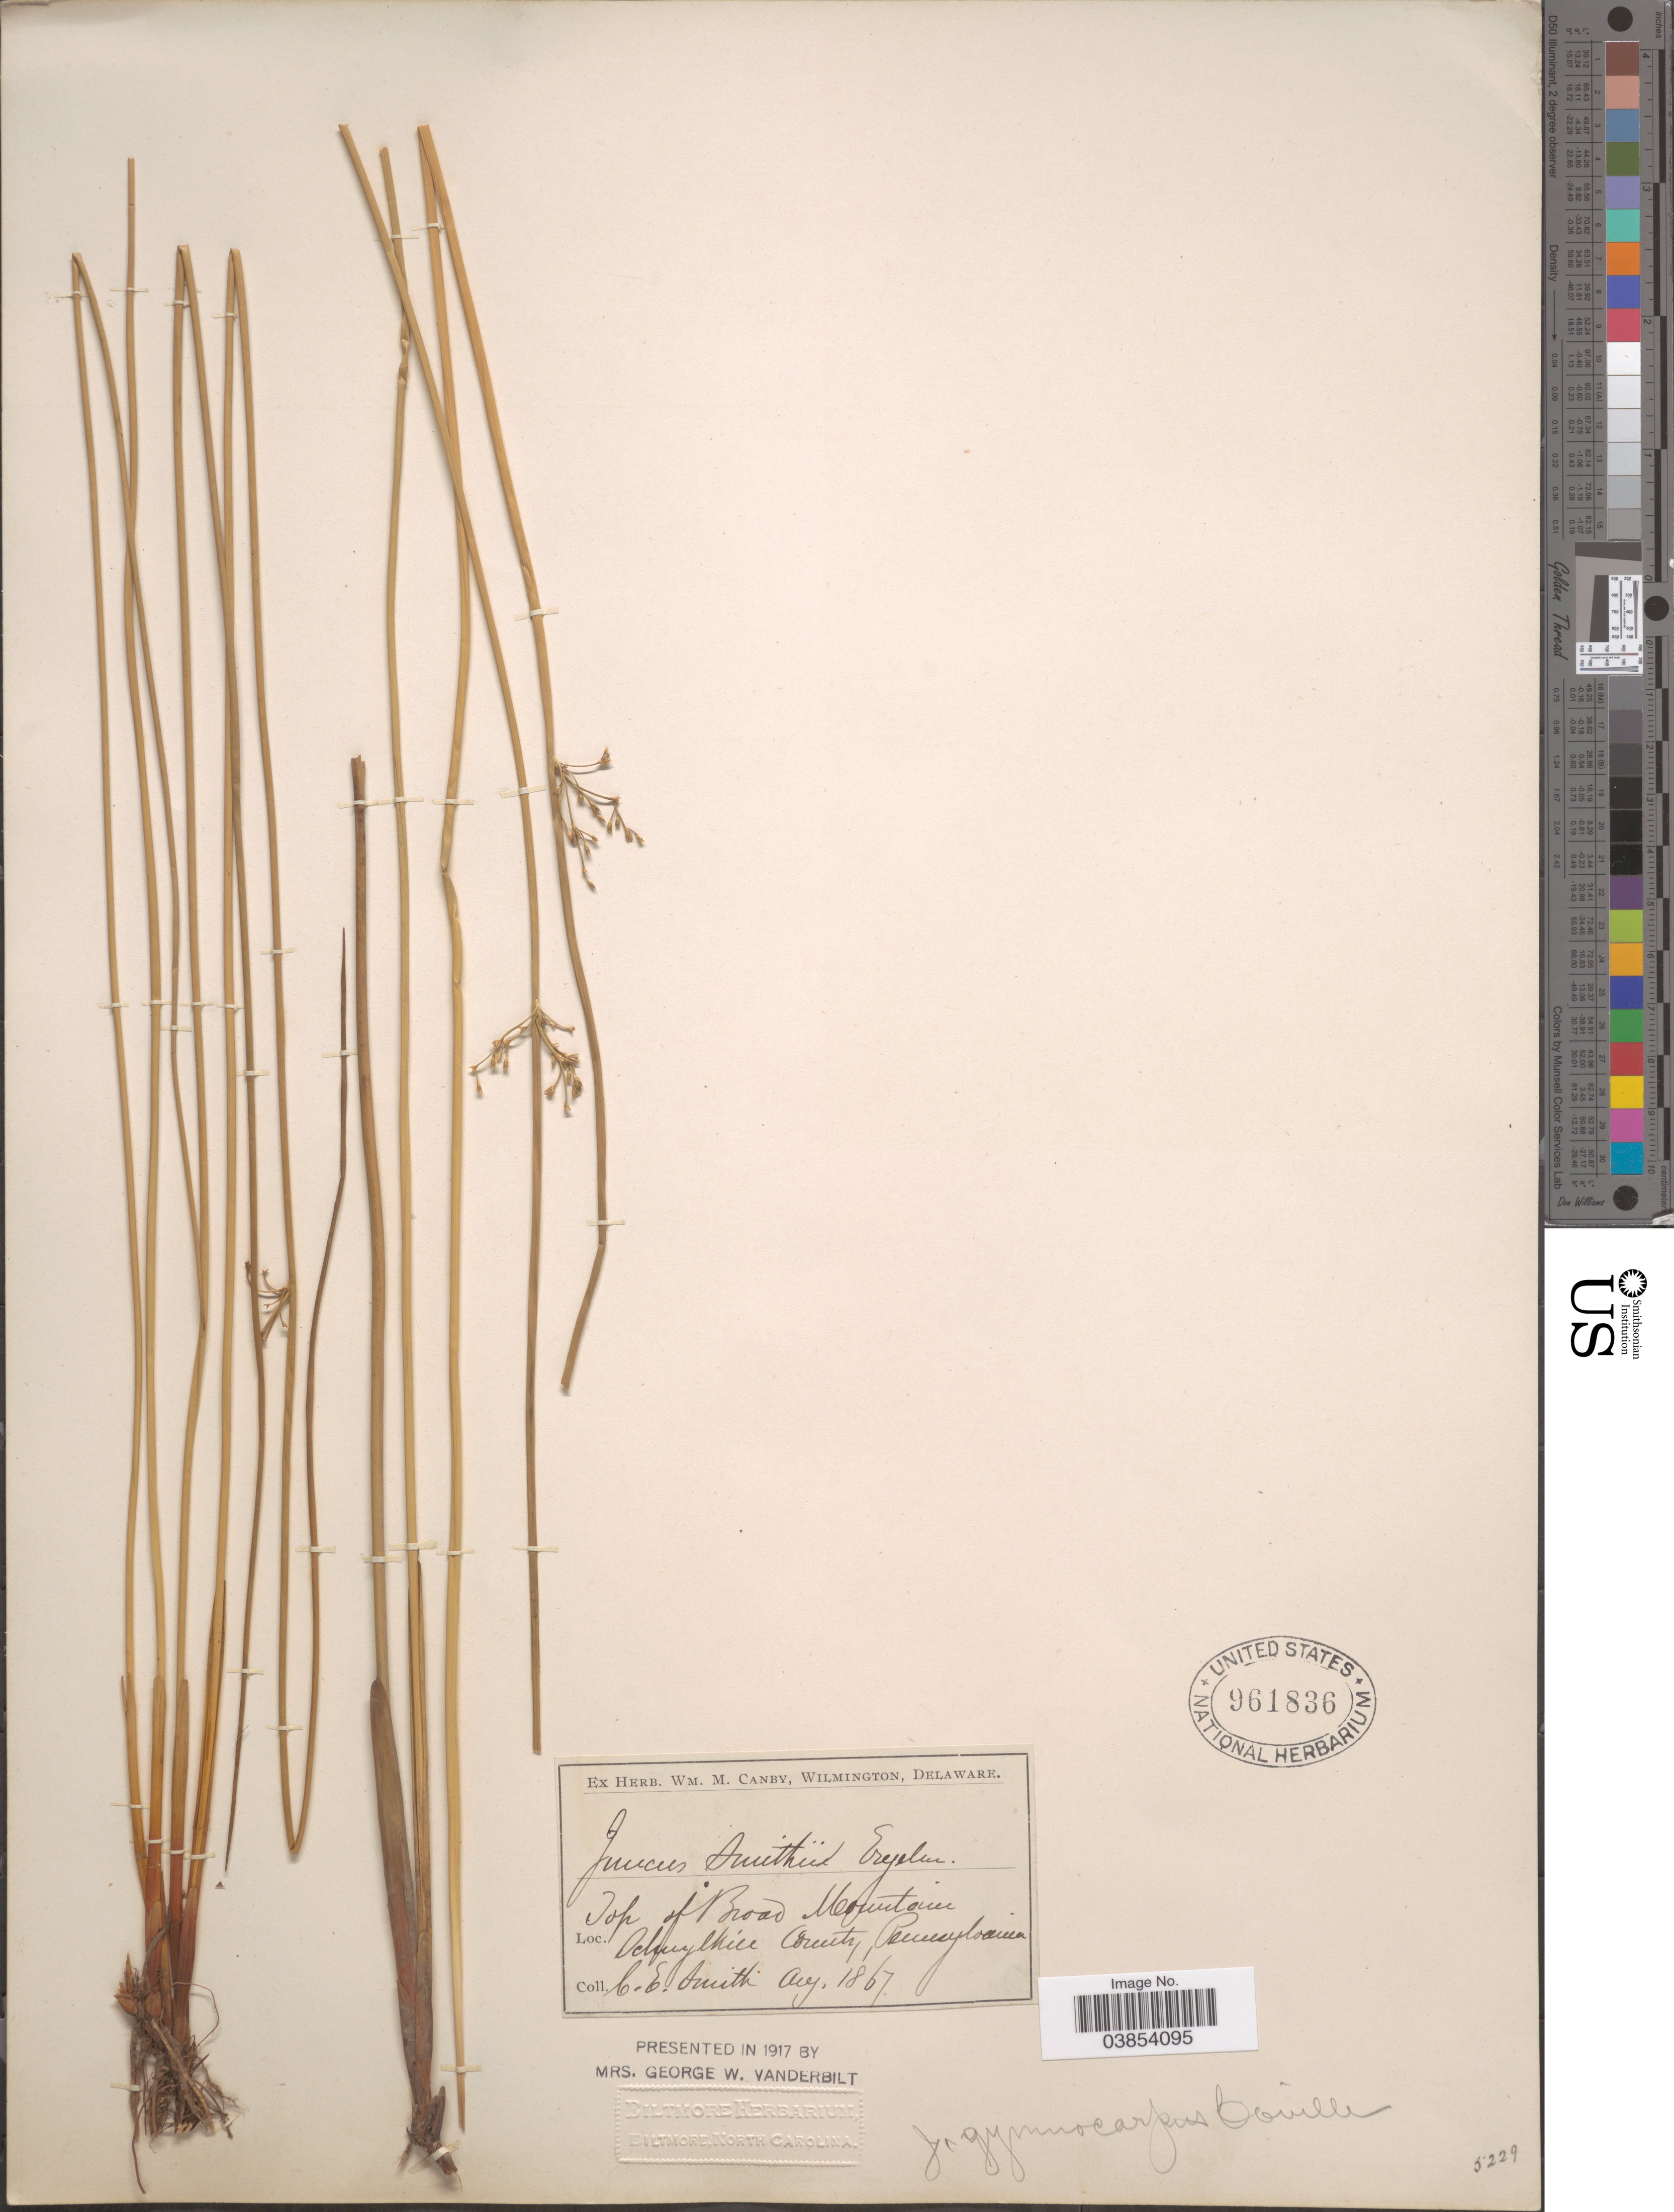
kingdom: Plantae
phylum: Tracheophyta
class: Liliopsida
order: Poales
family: Juncaceae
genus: Juncus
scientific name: Juncus gymnocarpus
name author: Coville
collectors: C. E. Smith Jr.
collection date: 1867-08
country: United States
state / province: Pennsylvania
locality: Top of Broad Mountain. Schuylkill County.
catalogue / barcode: US 961836